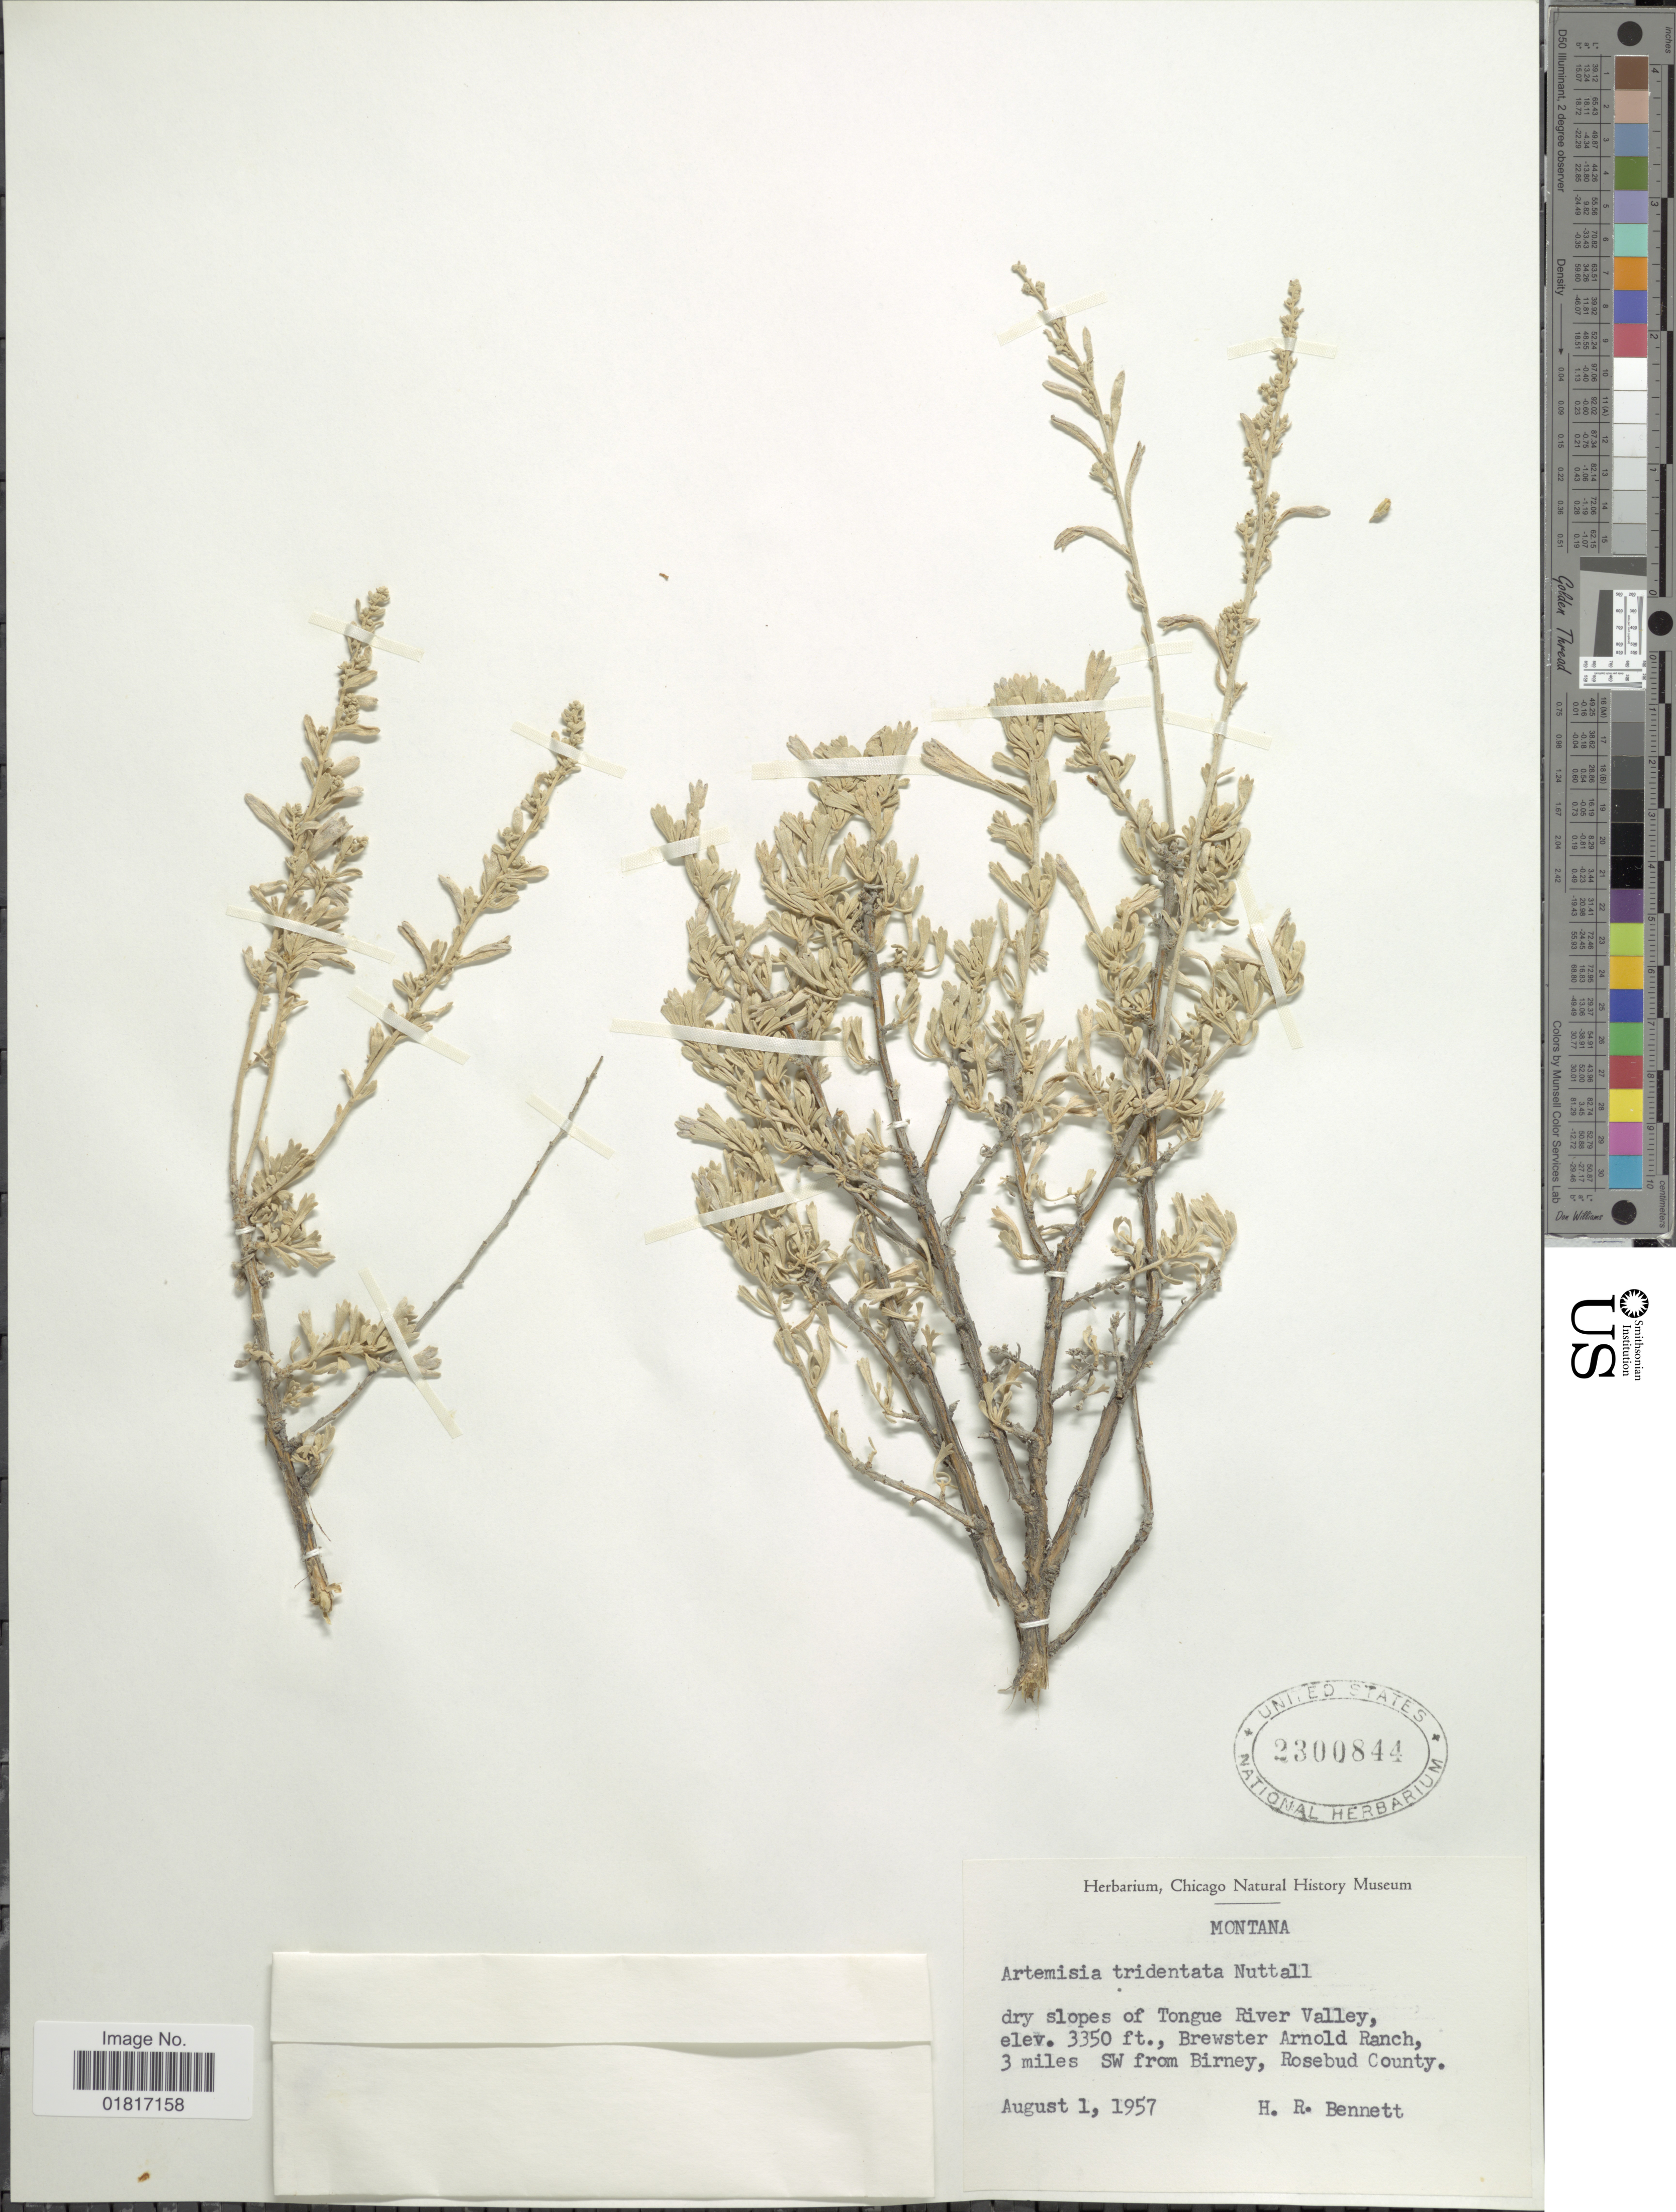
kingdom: Plantae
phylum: Tracheophyta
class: Magnoliopsida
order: Asterales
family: Asteraceae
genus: Artemisia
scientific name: Artemisia tridentata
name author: Nutt.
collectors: H. R. Bennett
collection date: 1957-08-01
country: United States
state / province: Montana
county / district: Rosebud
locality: Dry slopes of Tongue River Valley., Brewster Arnold Ranch, 3 miles SW from Birney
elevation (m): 1021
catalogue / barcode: US 2300844